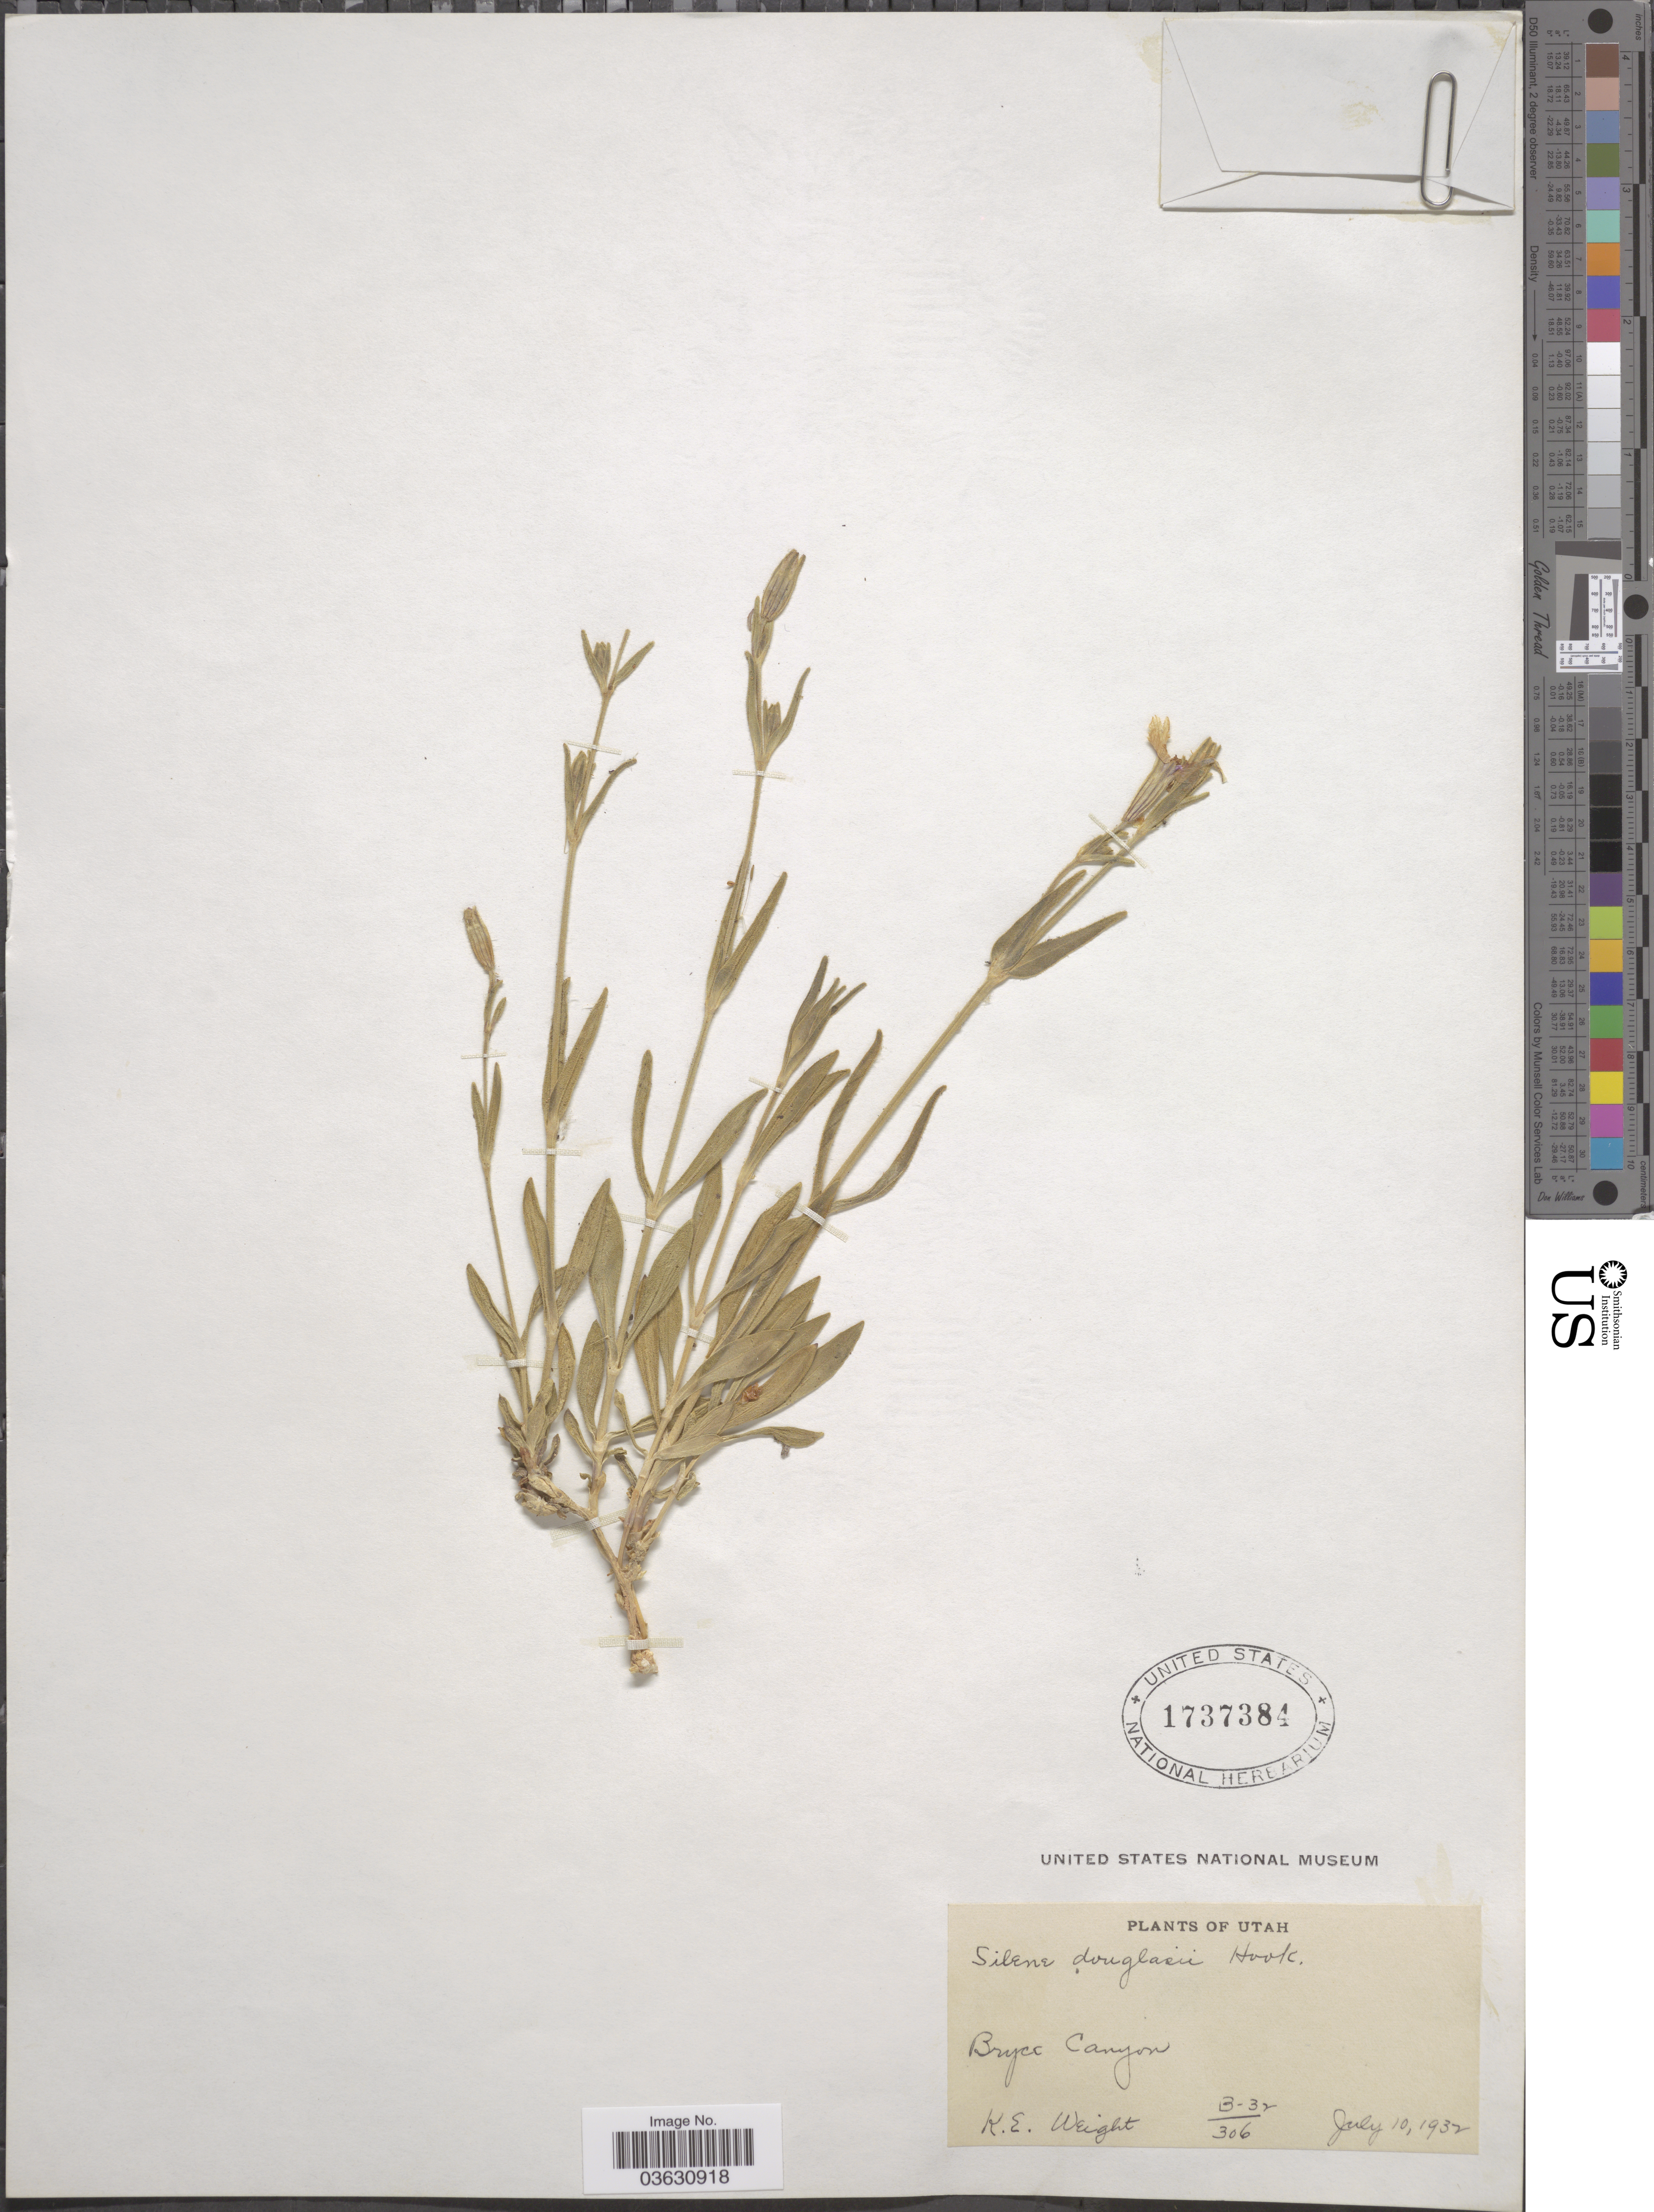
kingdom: Plantae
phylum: Tracheophyta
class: Magnoliopsida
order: Caryophyllales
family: Caryophyllaceae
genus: Silene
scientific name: Silene douglasii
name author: Hook.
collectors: K. Weight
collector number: B-32/306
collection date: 1932-07-10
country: United States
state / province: Utah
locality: Bryce Canyon.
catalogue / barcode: US 1737384